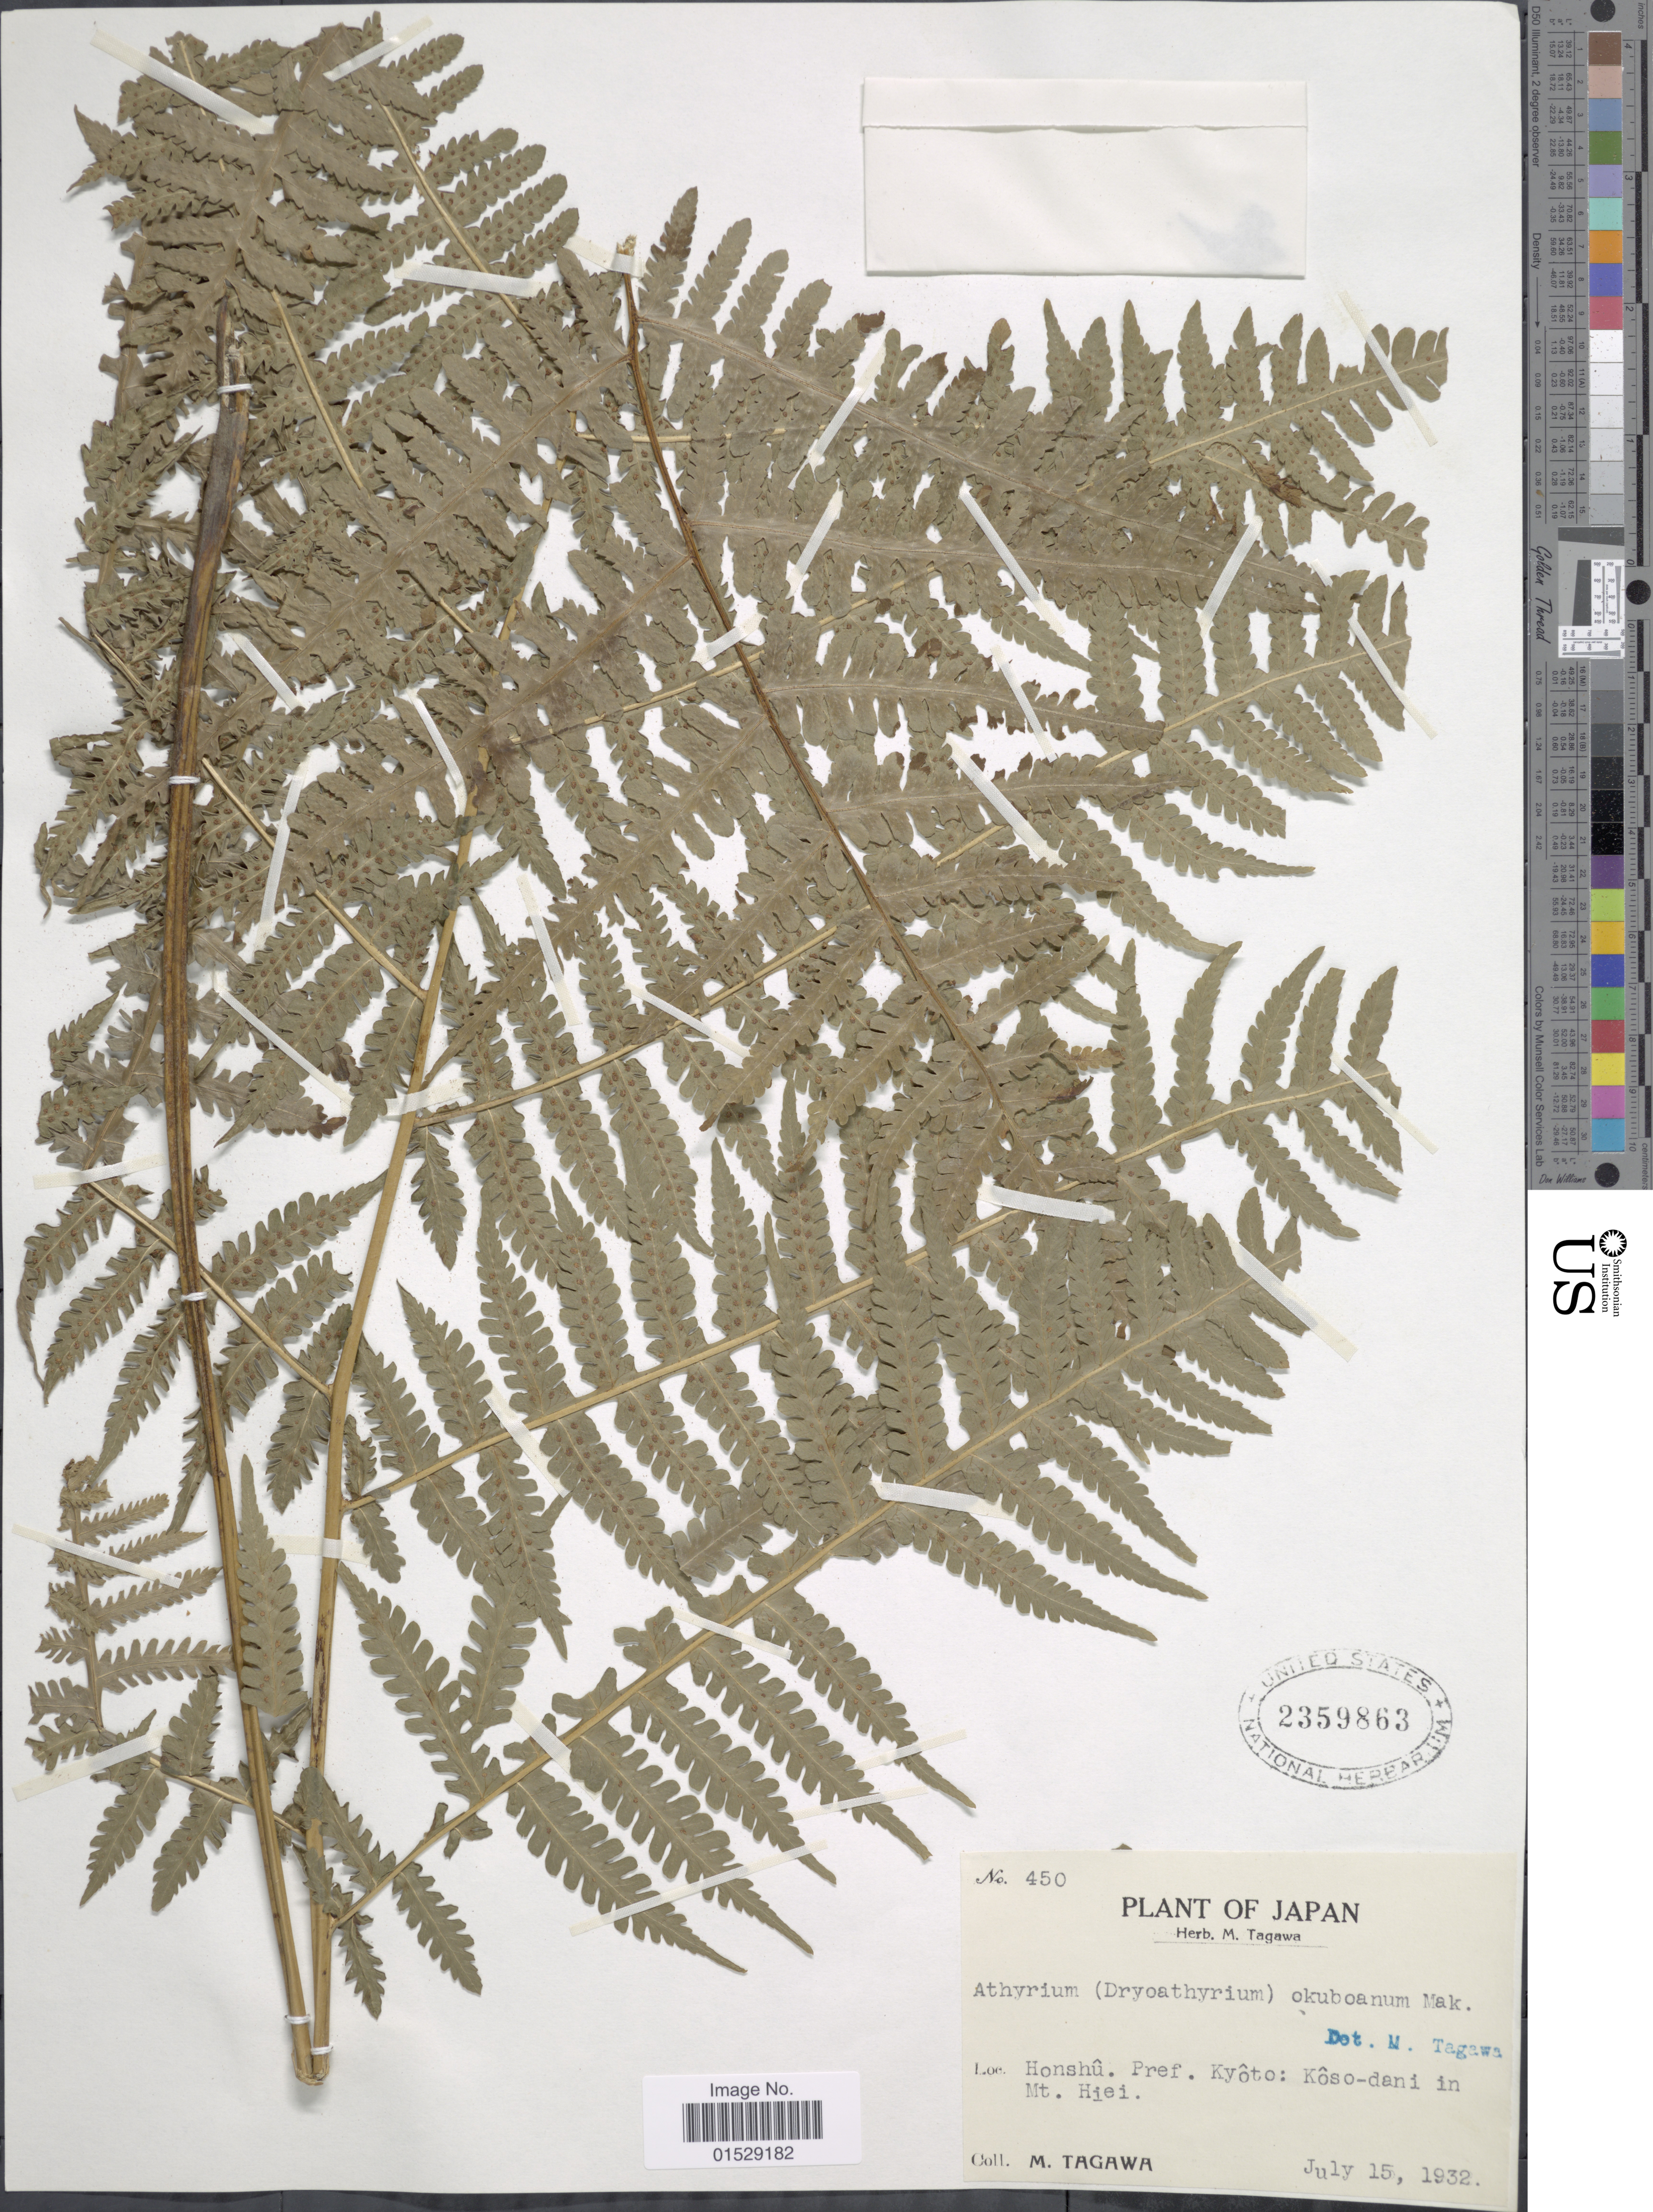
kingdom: Plantae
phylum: Tracheophyta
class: Polypodiopsida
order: Polypodiales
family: Athyriaceae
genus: Deparia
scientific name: Deparia okuboana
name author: (Makino) M. Kato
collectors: M. Tagawa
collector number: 450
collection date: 1932-07-15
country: Japan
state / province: Kyoto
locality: Honshu. Pref. Kyoto: Koso-dani in Mt. Hiei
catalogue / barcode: US 2359863